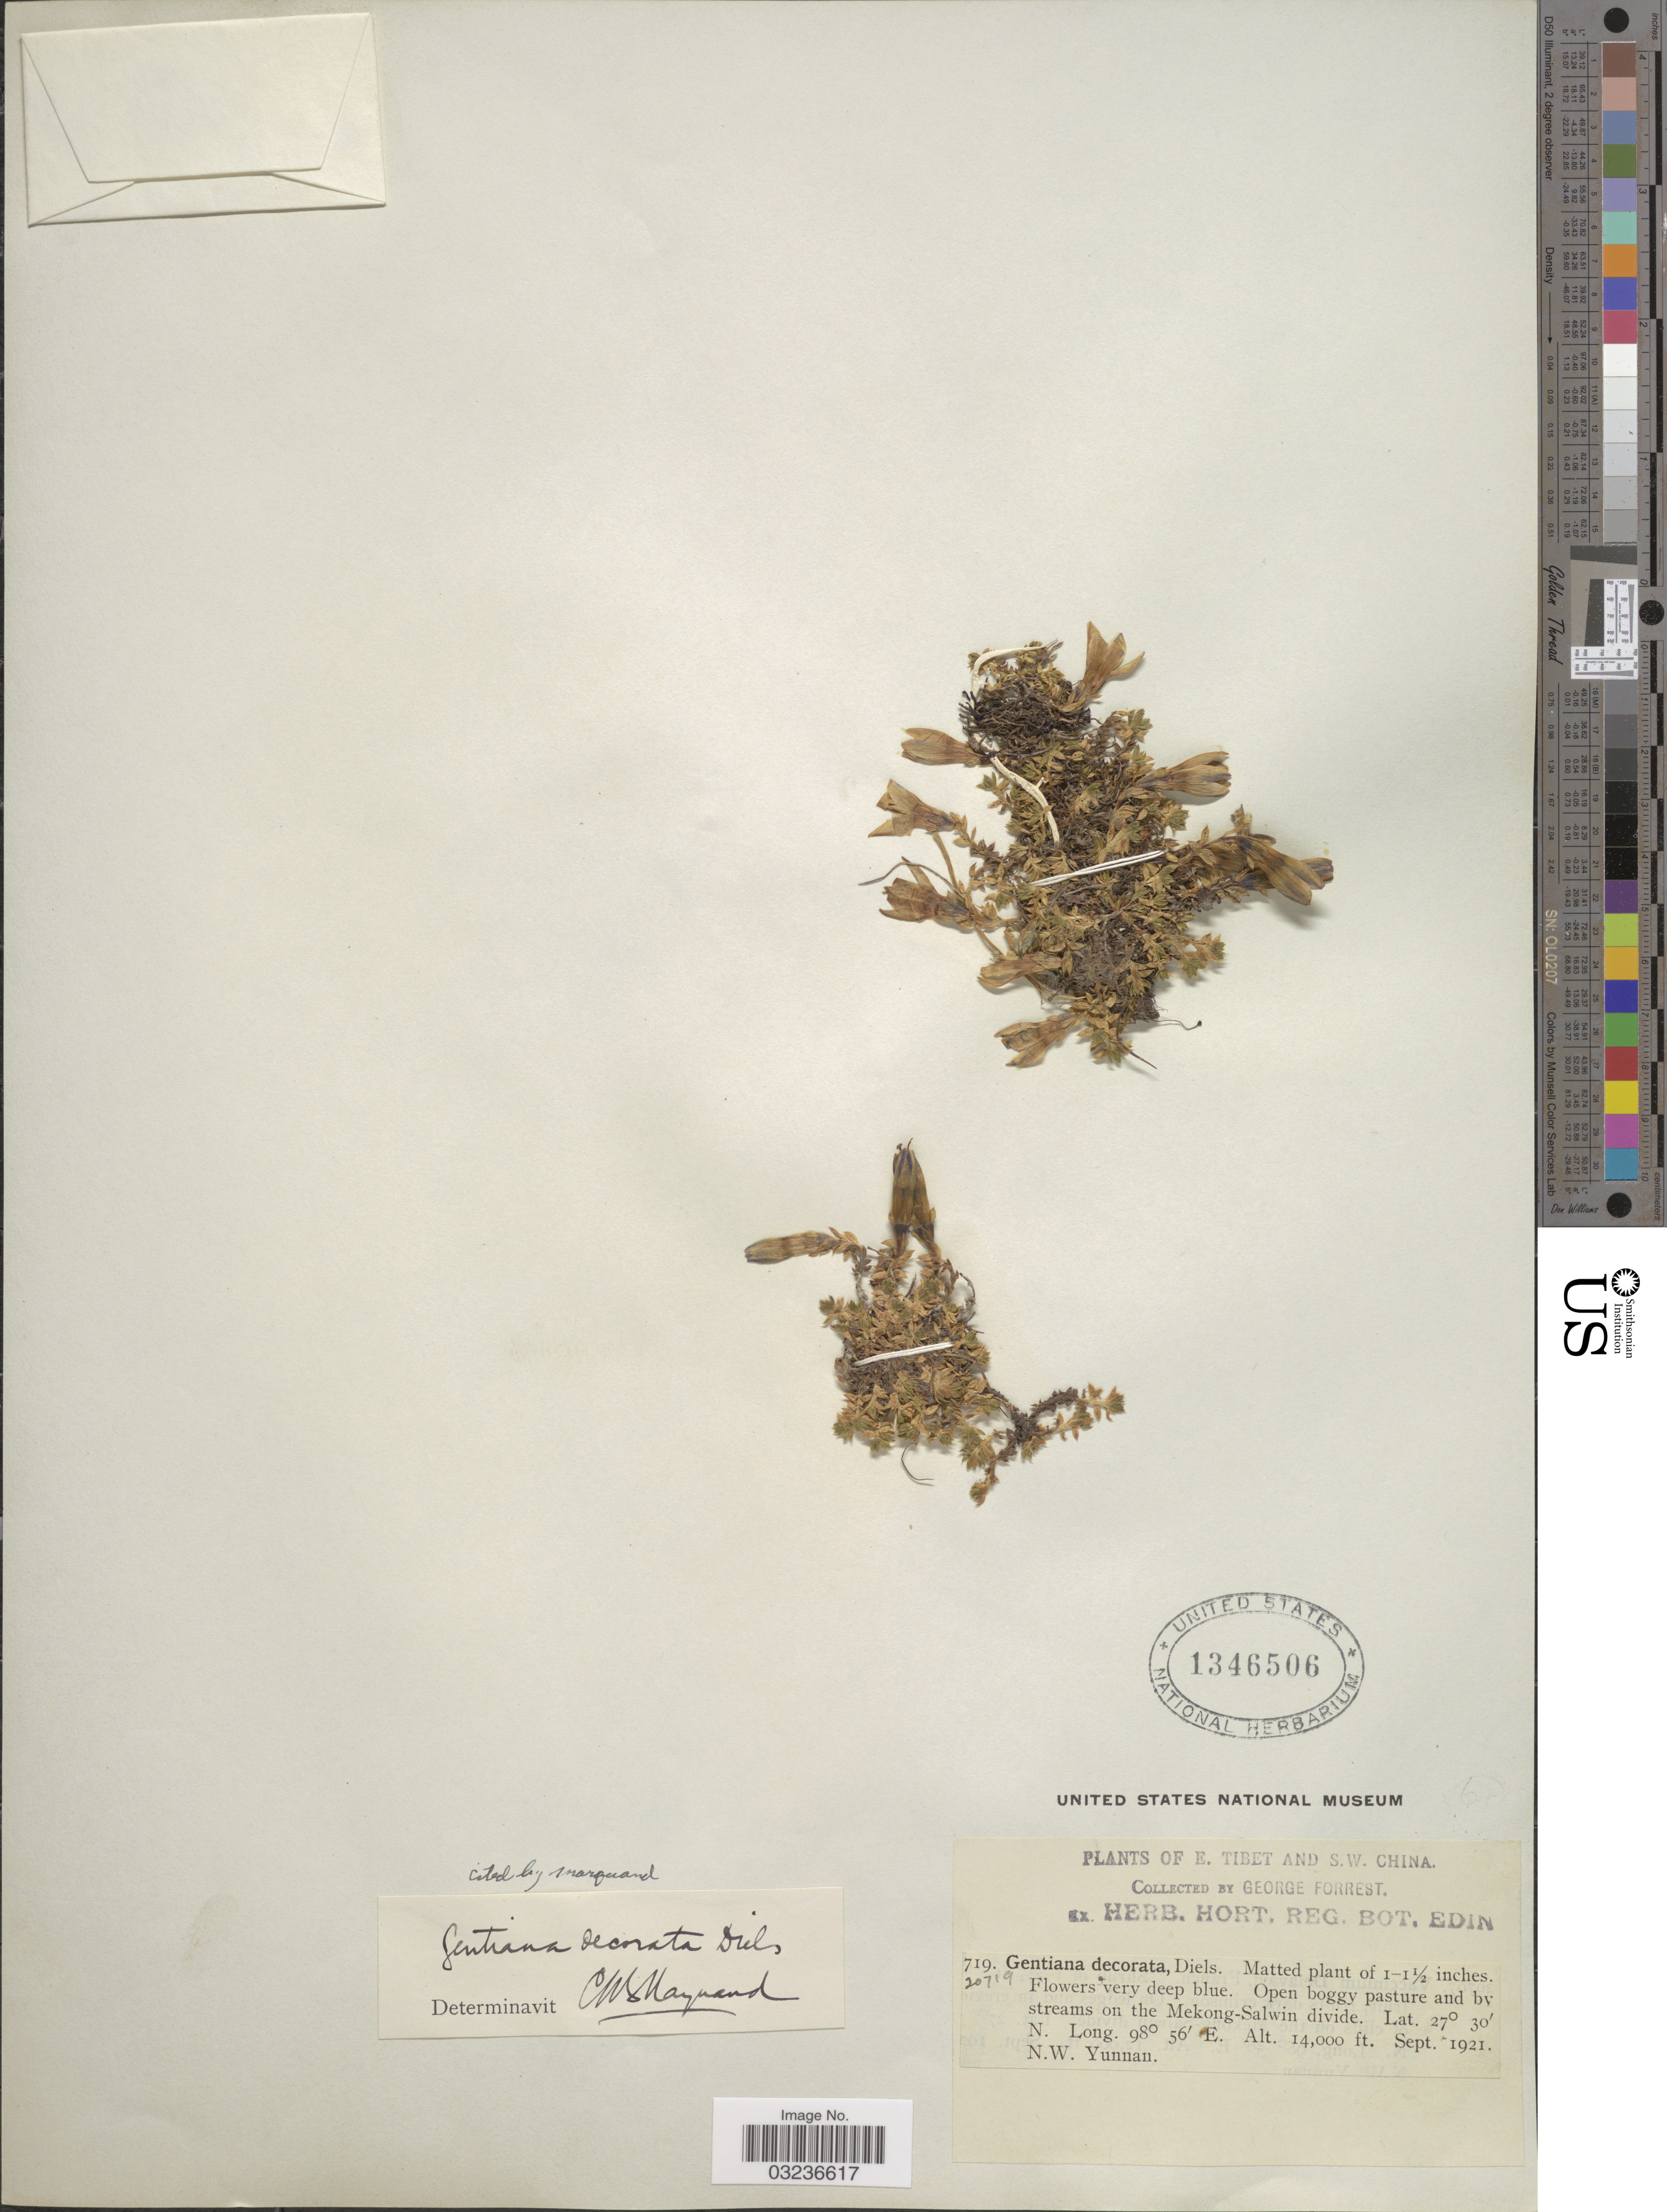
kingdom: Plantae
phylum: Tracheophyta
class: Magnoliopsida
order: Gentianales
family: Gentianaceae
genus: Gentiana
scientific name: Gentiana decorata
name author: Diels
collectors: G. Forrest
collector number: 719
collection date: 1921-09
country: China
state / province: Yunnan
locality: E. Tibet and S.W. China. Open boggy pasture and by streams on the Mekong-Salwin divide. N.W. Yunnan.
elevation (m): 4267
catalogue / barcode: US 1346506